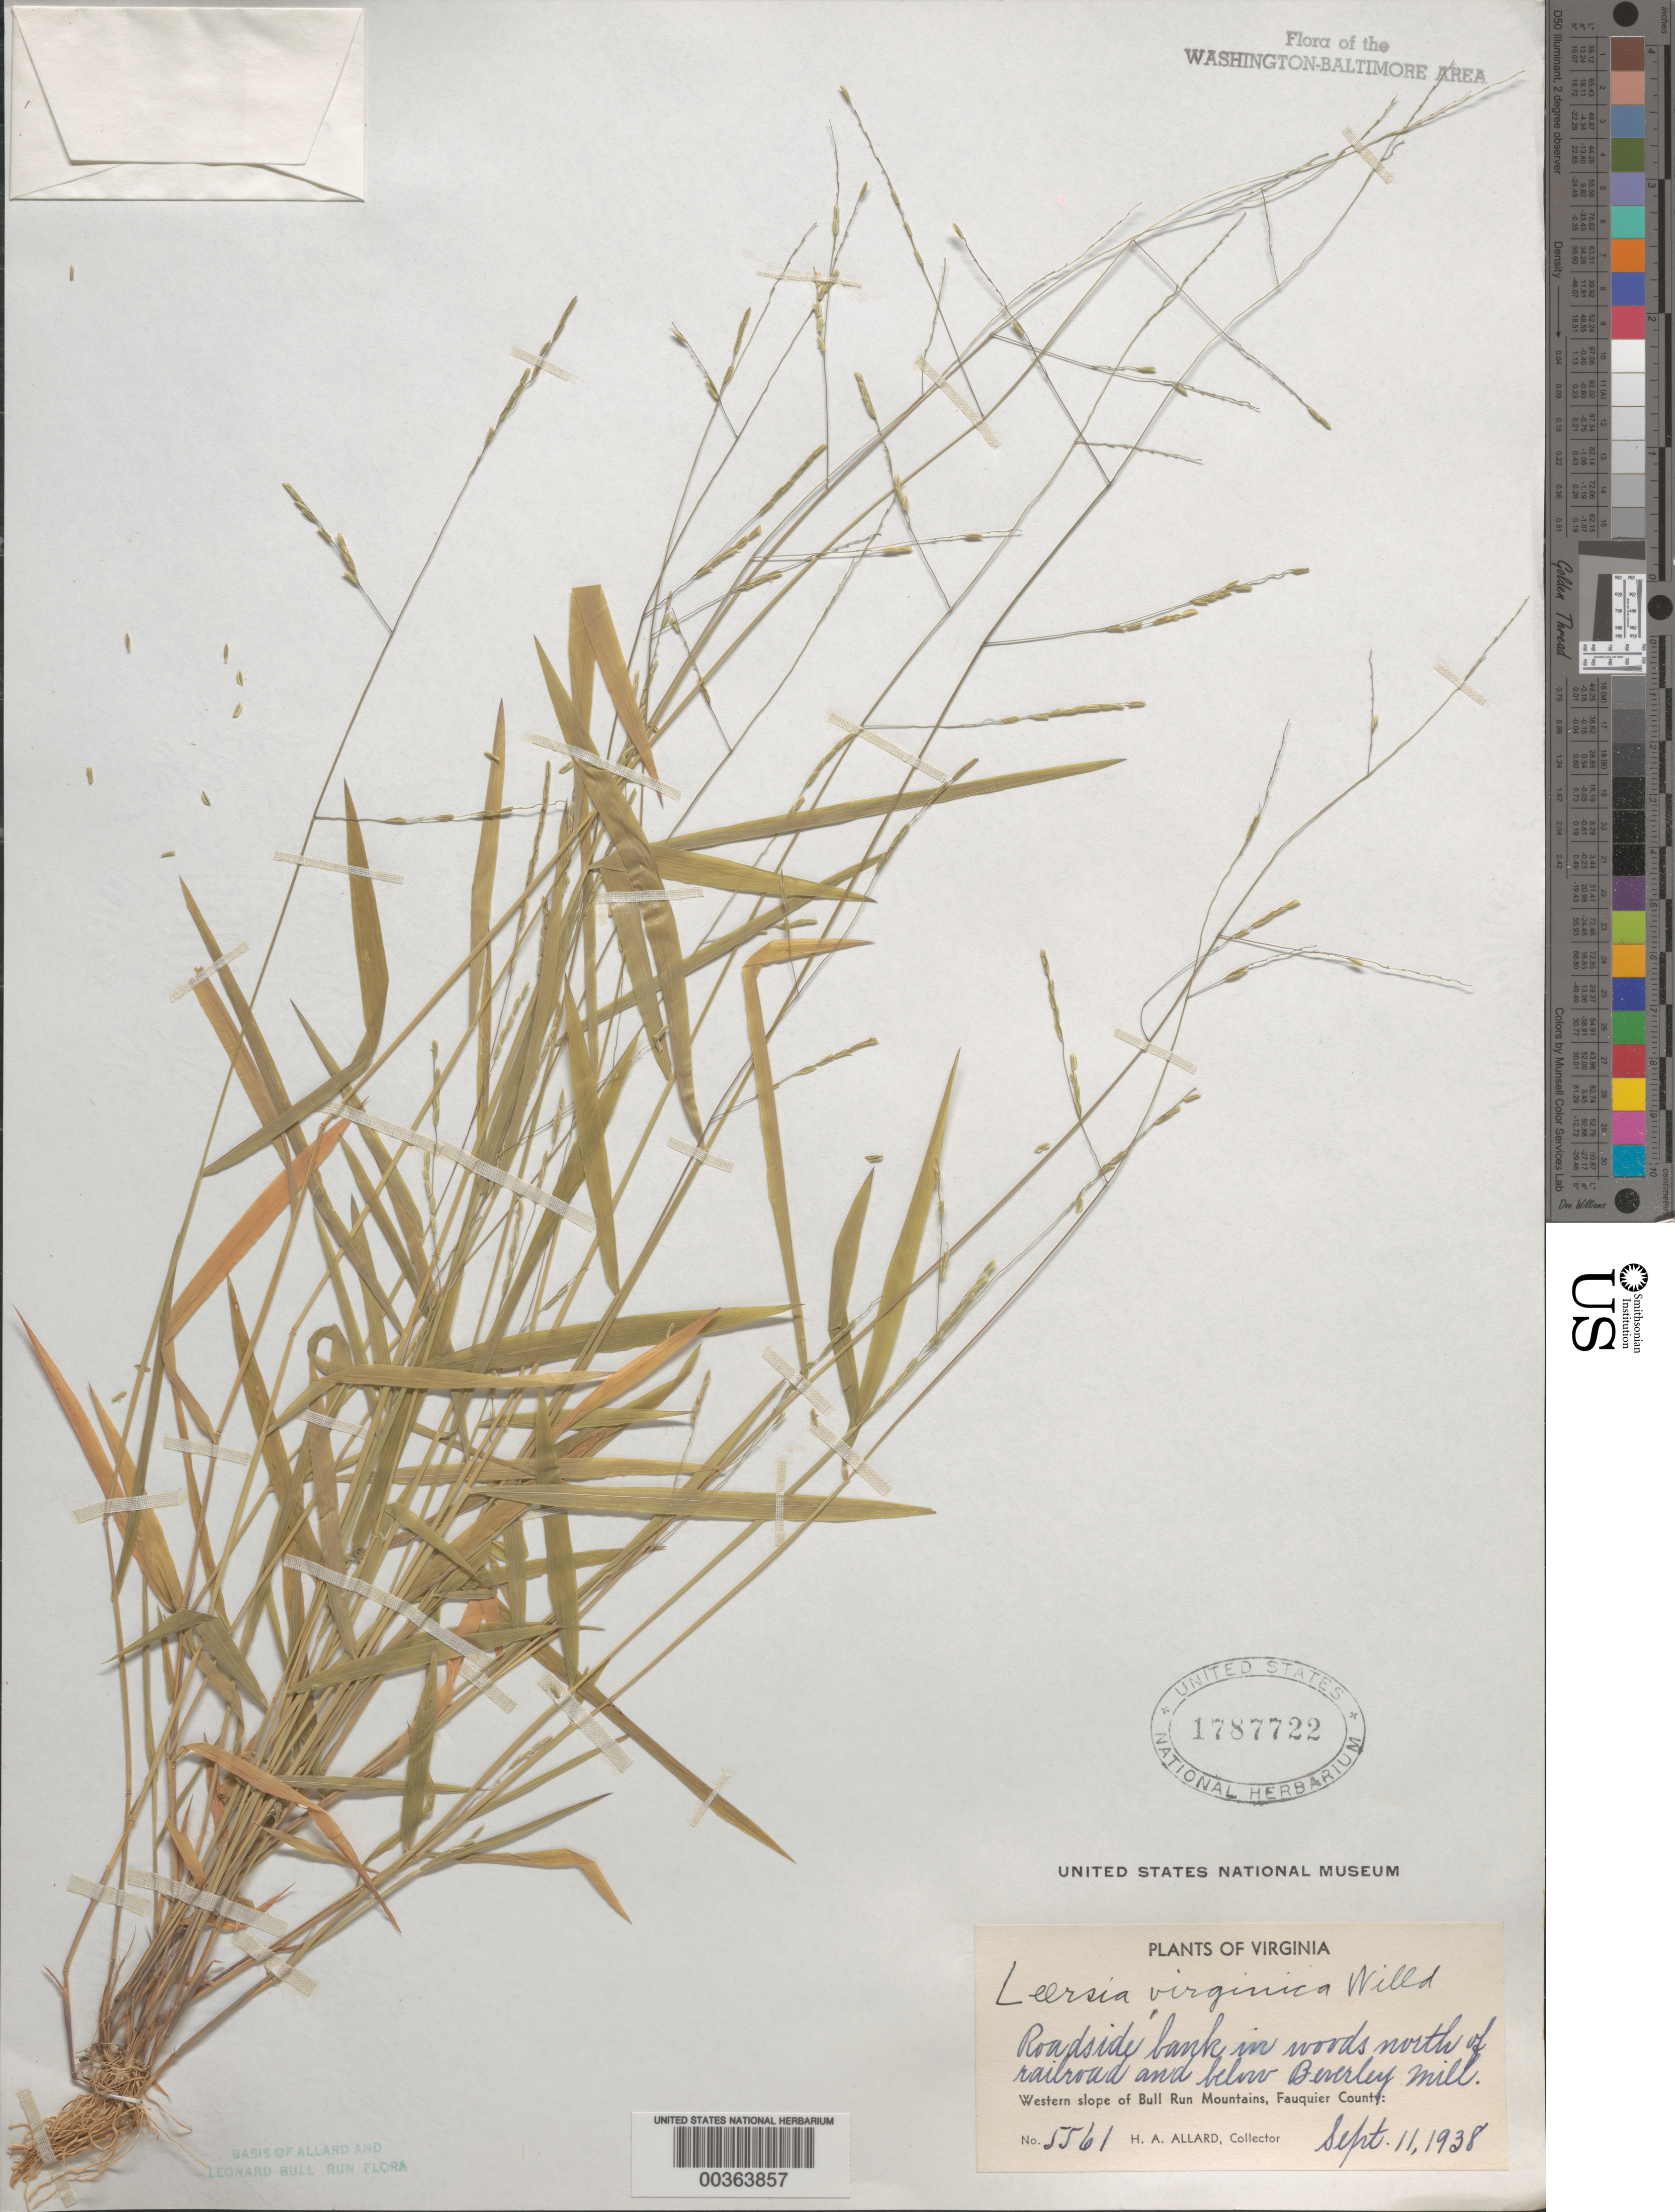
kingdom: Plantae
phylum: Tracheophyta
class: Liliopsida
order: Poales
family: Poaceae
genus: Leersia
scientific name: Leersia virginica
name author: Willd.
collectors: H. A. Allard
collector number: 5561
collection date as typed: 11 Sep 1938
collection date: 1938-09-11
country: United States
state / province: Virginia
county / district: Fauquier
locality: Below Beverley Mill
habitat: Roadside bank in woods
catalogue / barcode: US 1787722